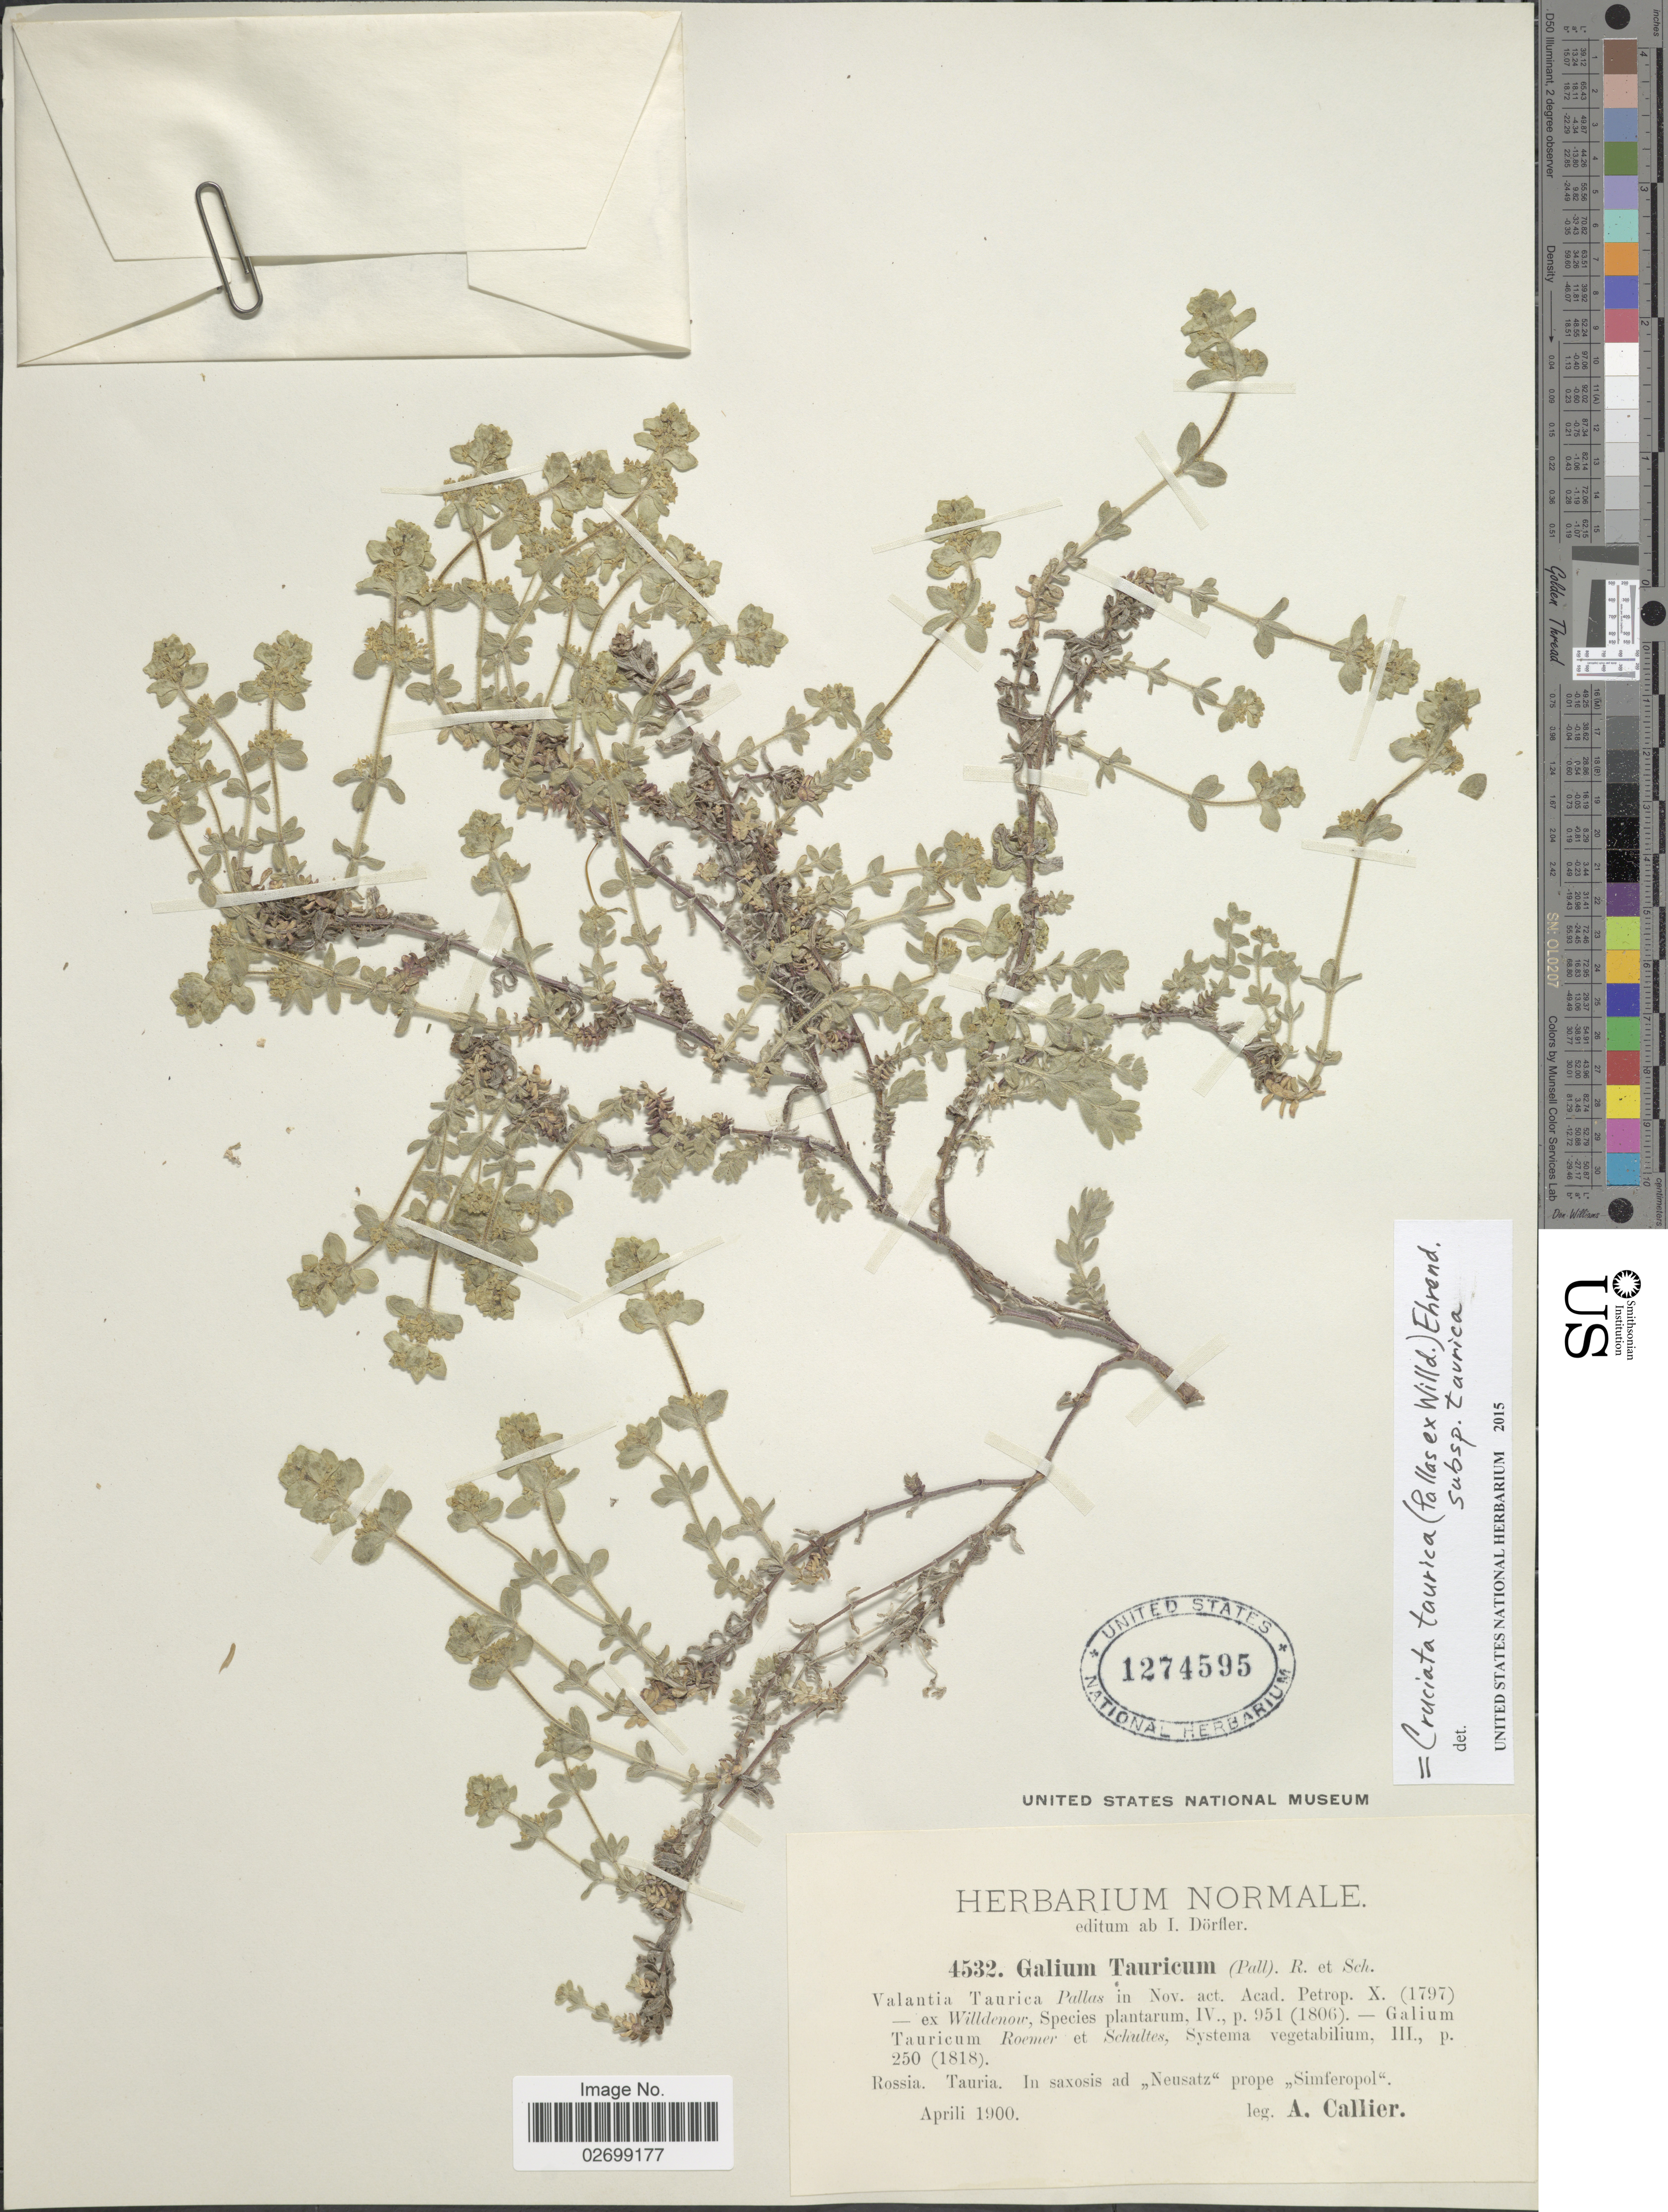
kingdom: Plantae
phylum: Tracheophyta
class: Magnoliopsida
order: Gentianales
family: Rubiaceae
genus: Cruciata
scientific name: Cruciata taurica subsp. taurica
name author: (Pall. ex Willd.) Ehrend.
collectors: A. Callier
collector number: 4532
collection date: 1900-04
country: Ukraine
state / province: Crimea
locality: Rossia, Tauria, in saxosis ad Neusatz prope Simferopol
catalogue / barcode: US 1274595